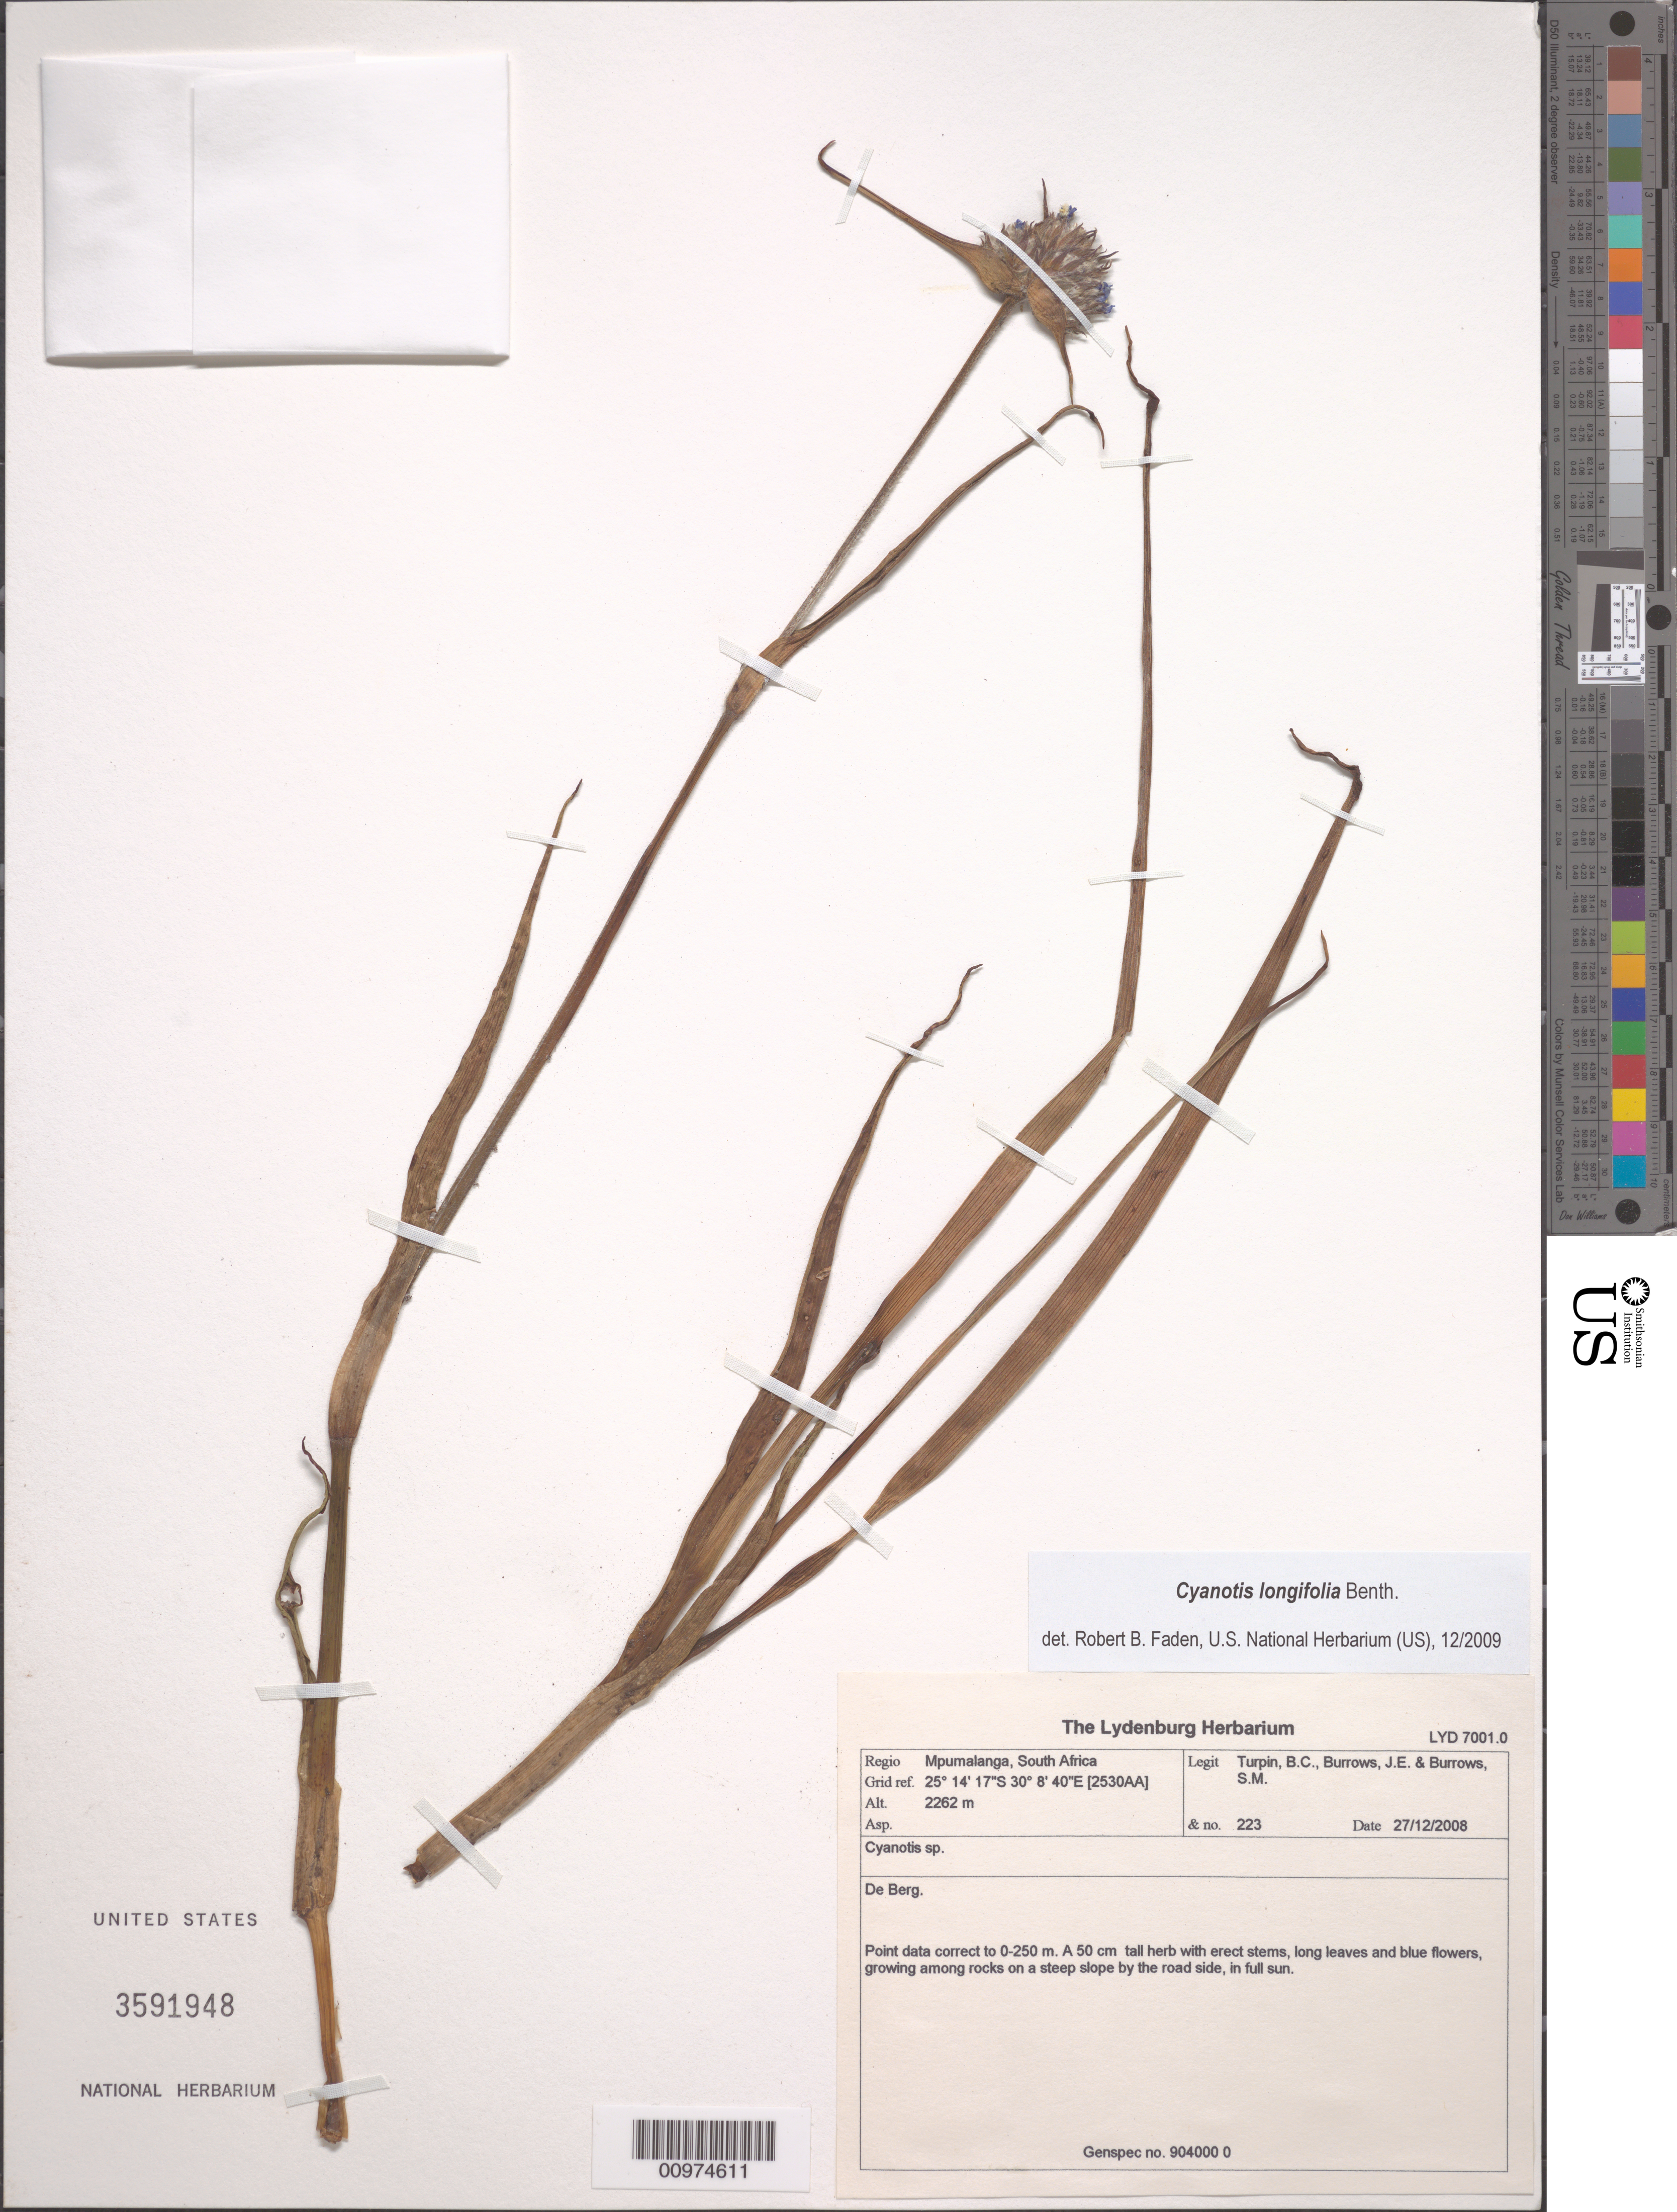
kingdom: Plantae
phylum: Tracheophyta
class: Liliopsida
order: Commelinales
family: Commelinaceae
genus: Cyanotis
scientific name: Cyanotis longifolia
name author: Benth.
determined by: Faden, Robert B., (US), Smithsonian Institution - National Museum of Natural History (UNITED STATES)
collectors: B. C. Turpin, J. Burrows & S. Burrows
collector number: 223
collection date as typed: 27 Dec 2008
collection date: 2008-12-27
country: South Africa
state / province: Mpumalanga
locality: De Berg.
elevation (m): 2262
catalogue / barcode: US 3591948